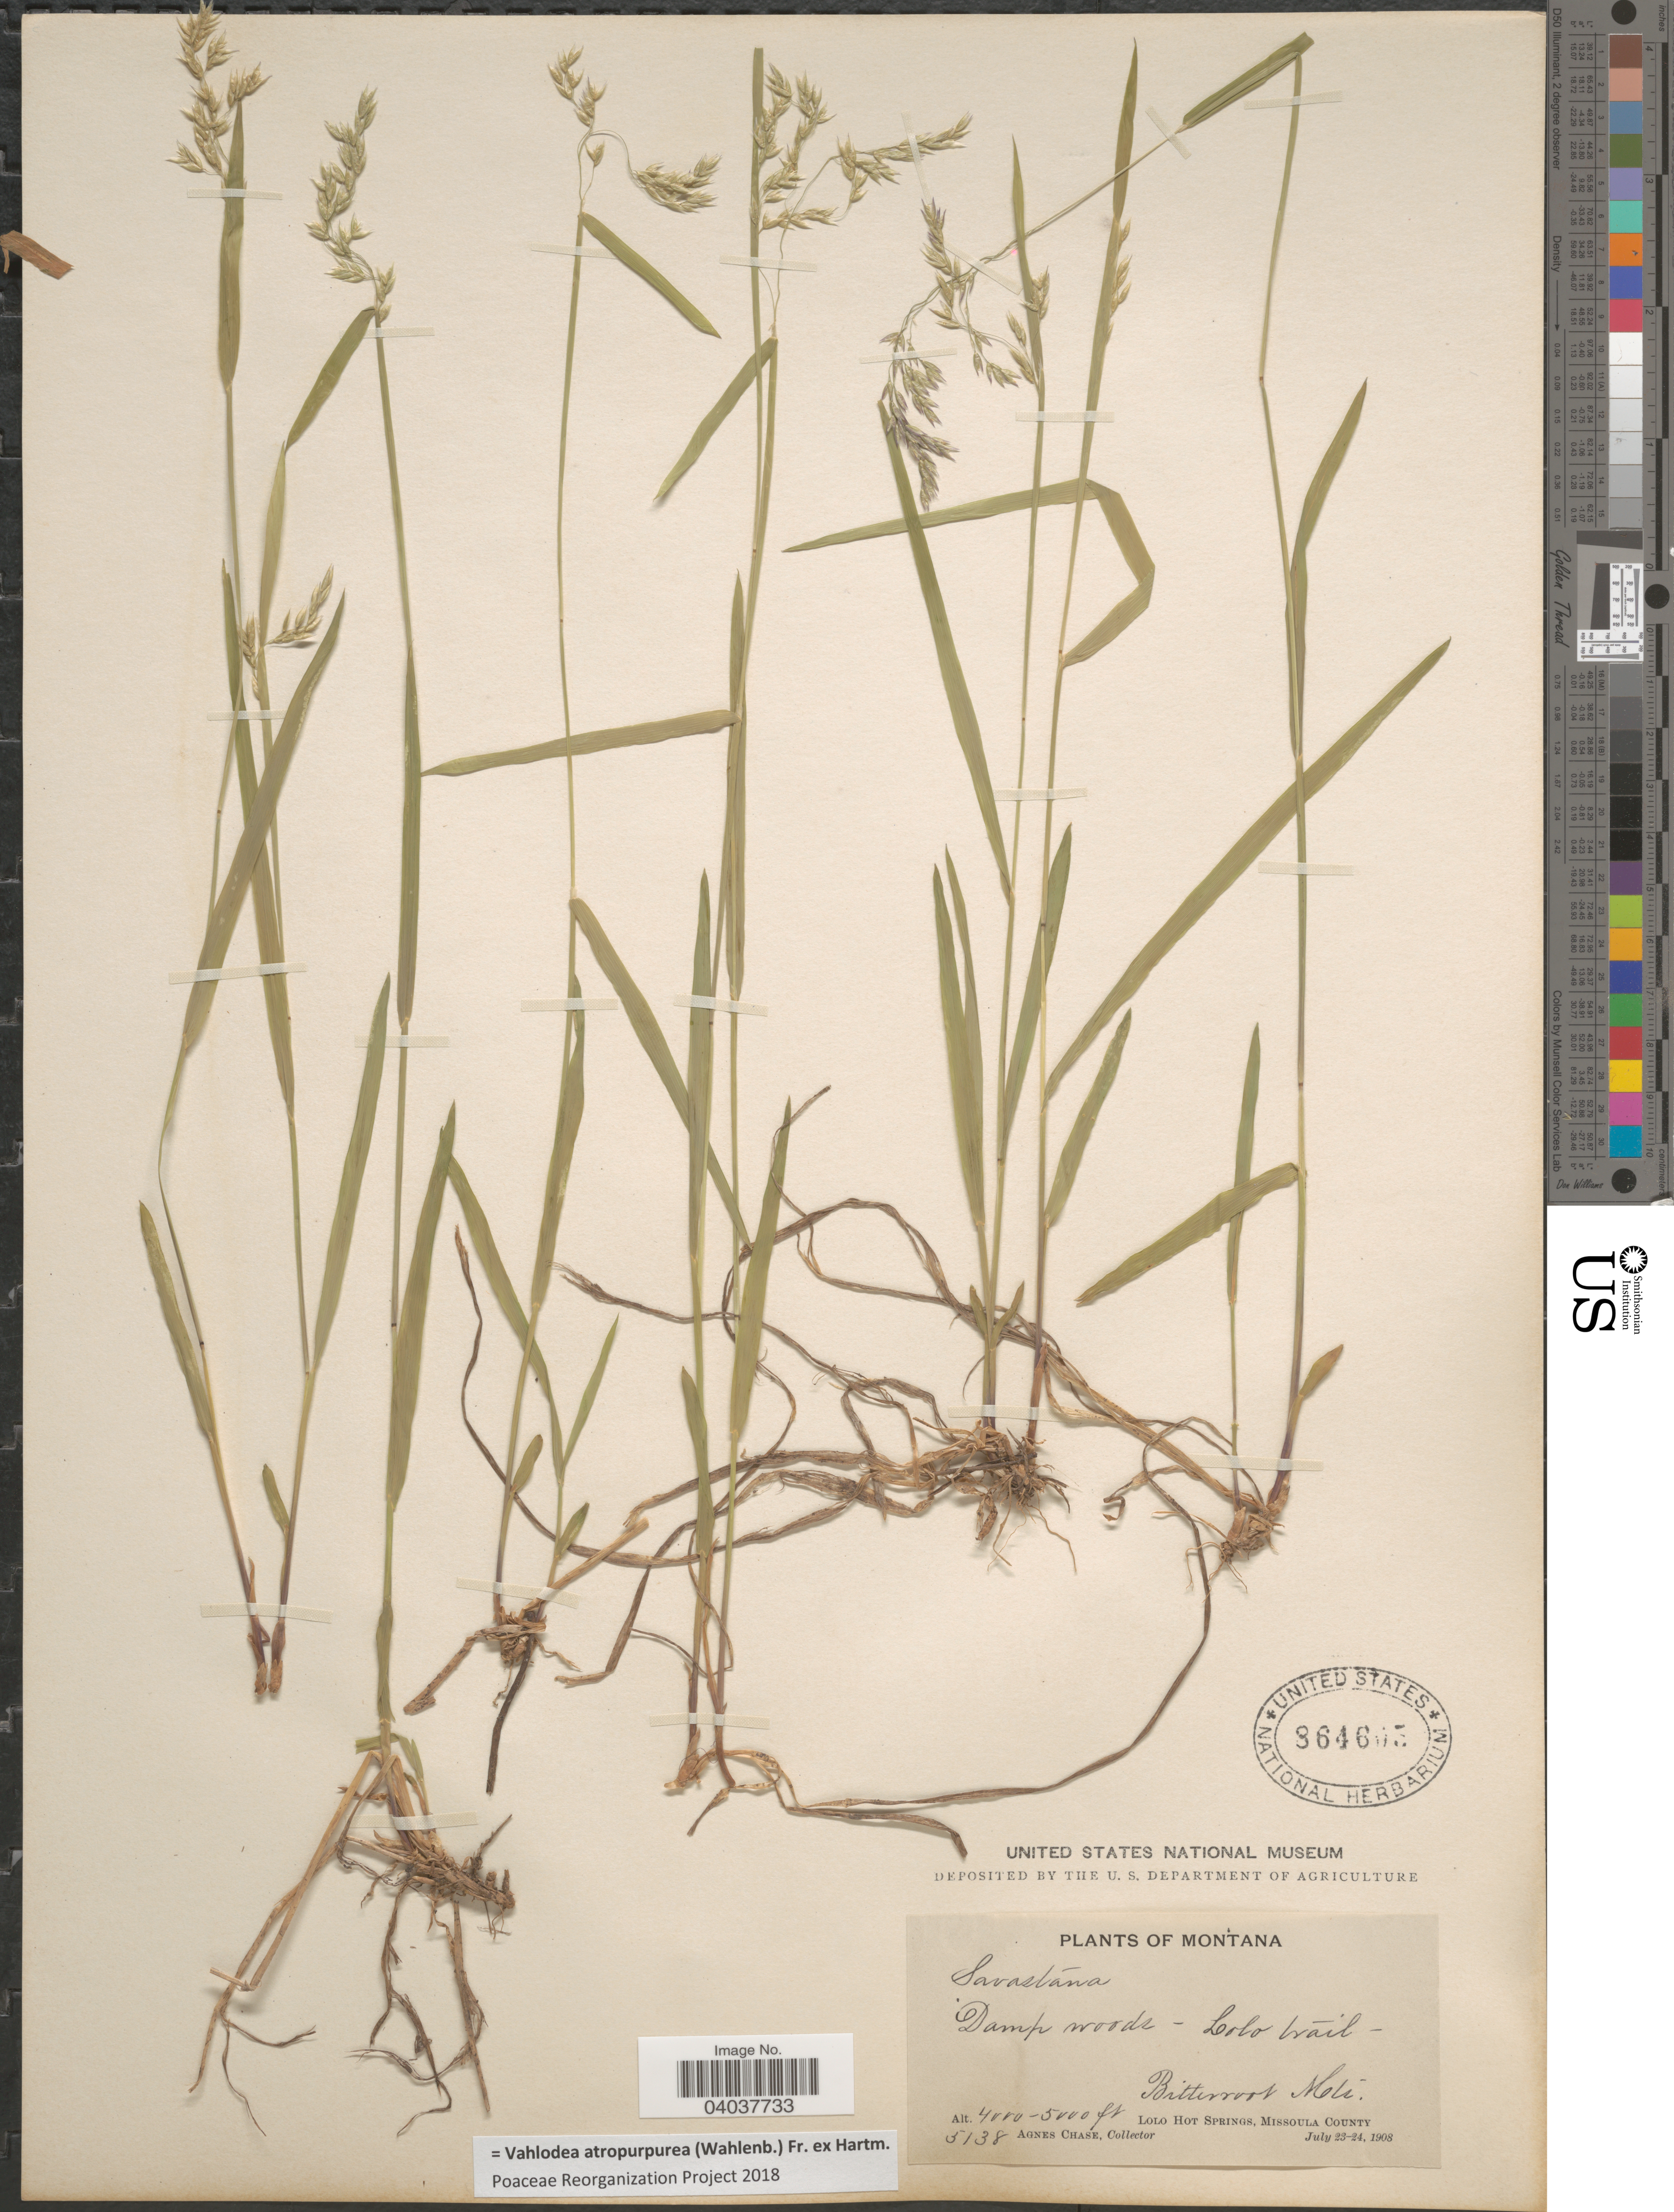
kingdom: Plantae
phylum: Tracheophyta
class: Liliopsida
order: Poales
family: Poaceae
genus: Vahlodea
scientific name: Vahlodea atropurpurea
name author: (Wahlenb.) Fr. ex Hartm.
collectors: A. Chase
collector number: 5138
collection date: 1908-07-23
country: United States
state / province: Montana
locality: Lolo trail. Bitterroot Mts. Lolo Hot Springs, Missoula County.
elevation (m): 1219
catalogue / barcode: US 864605